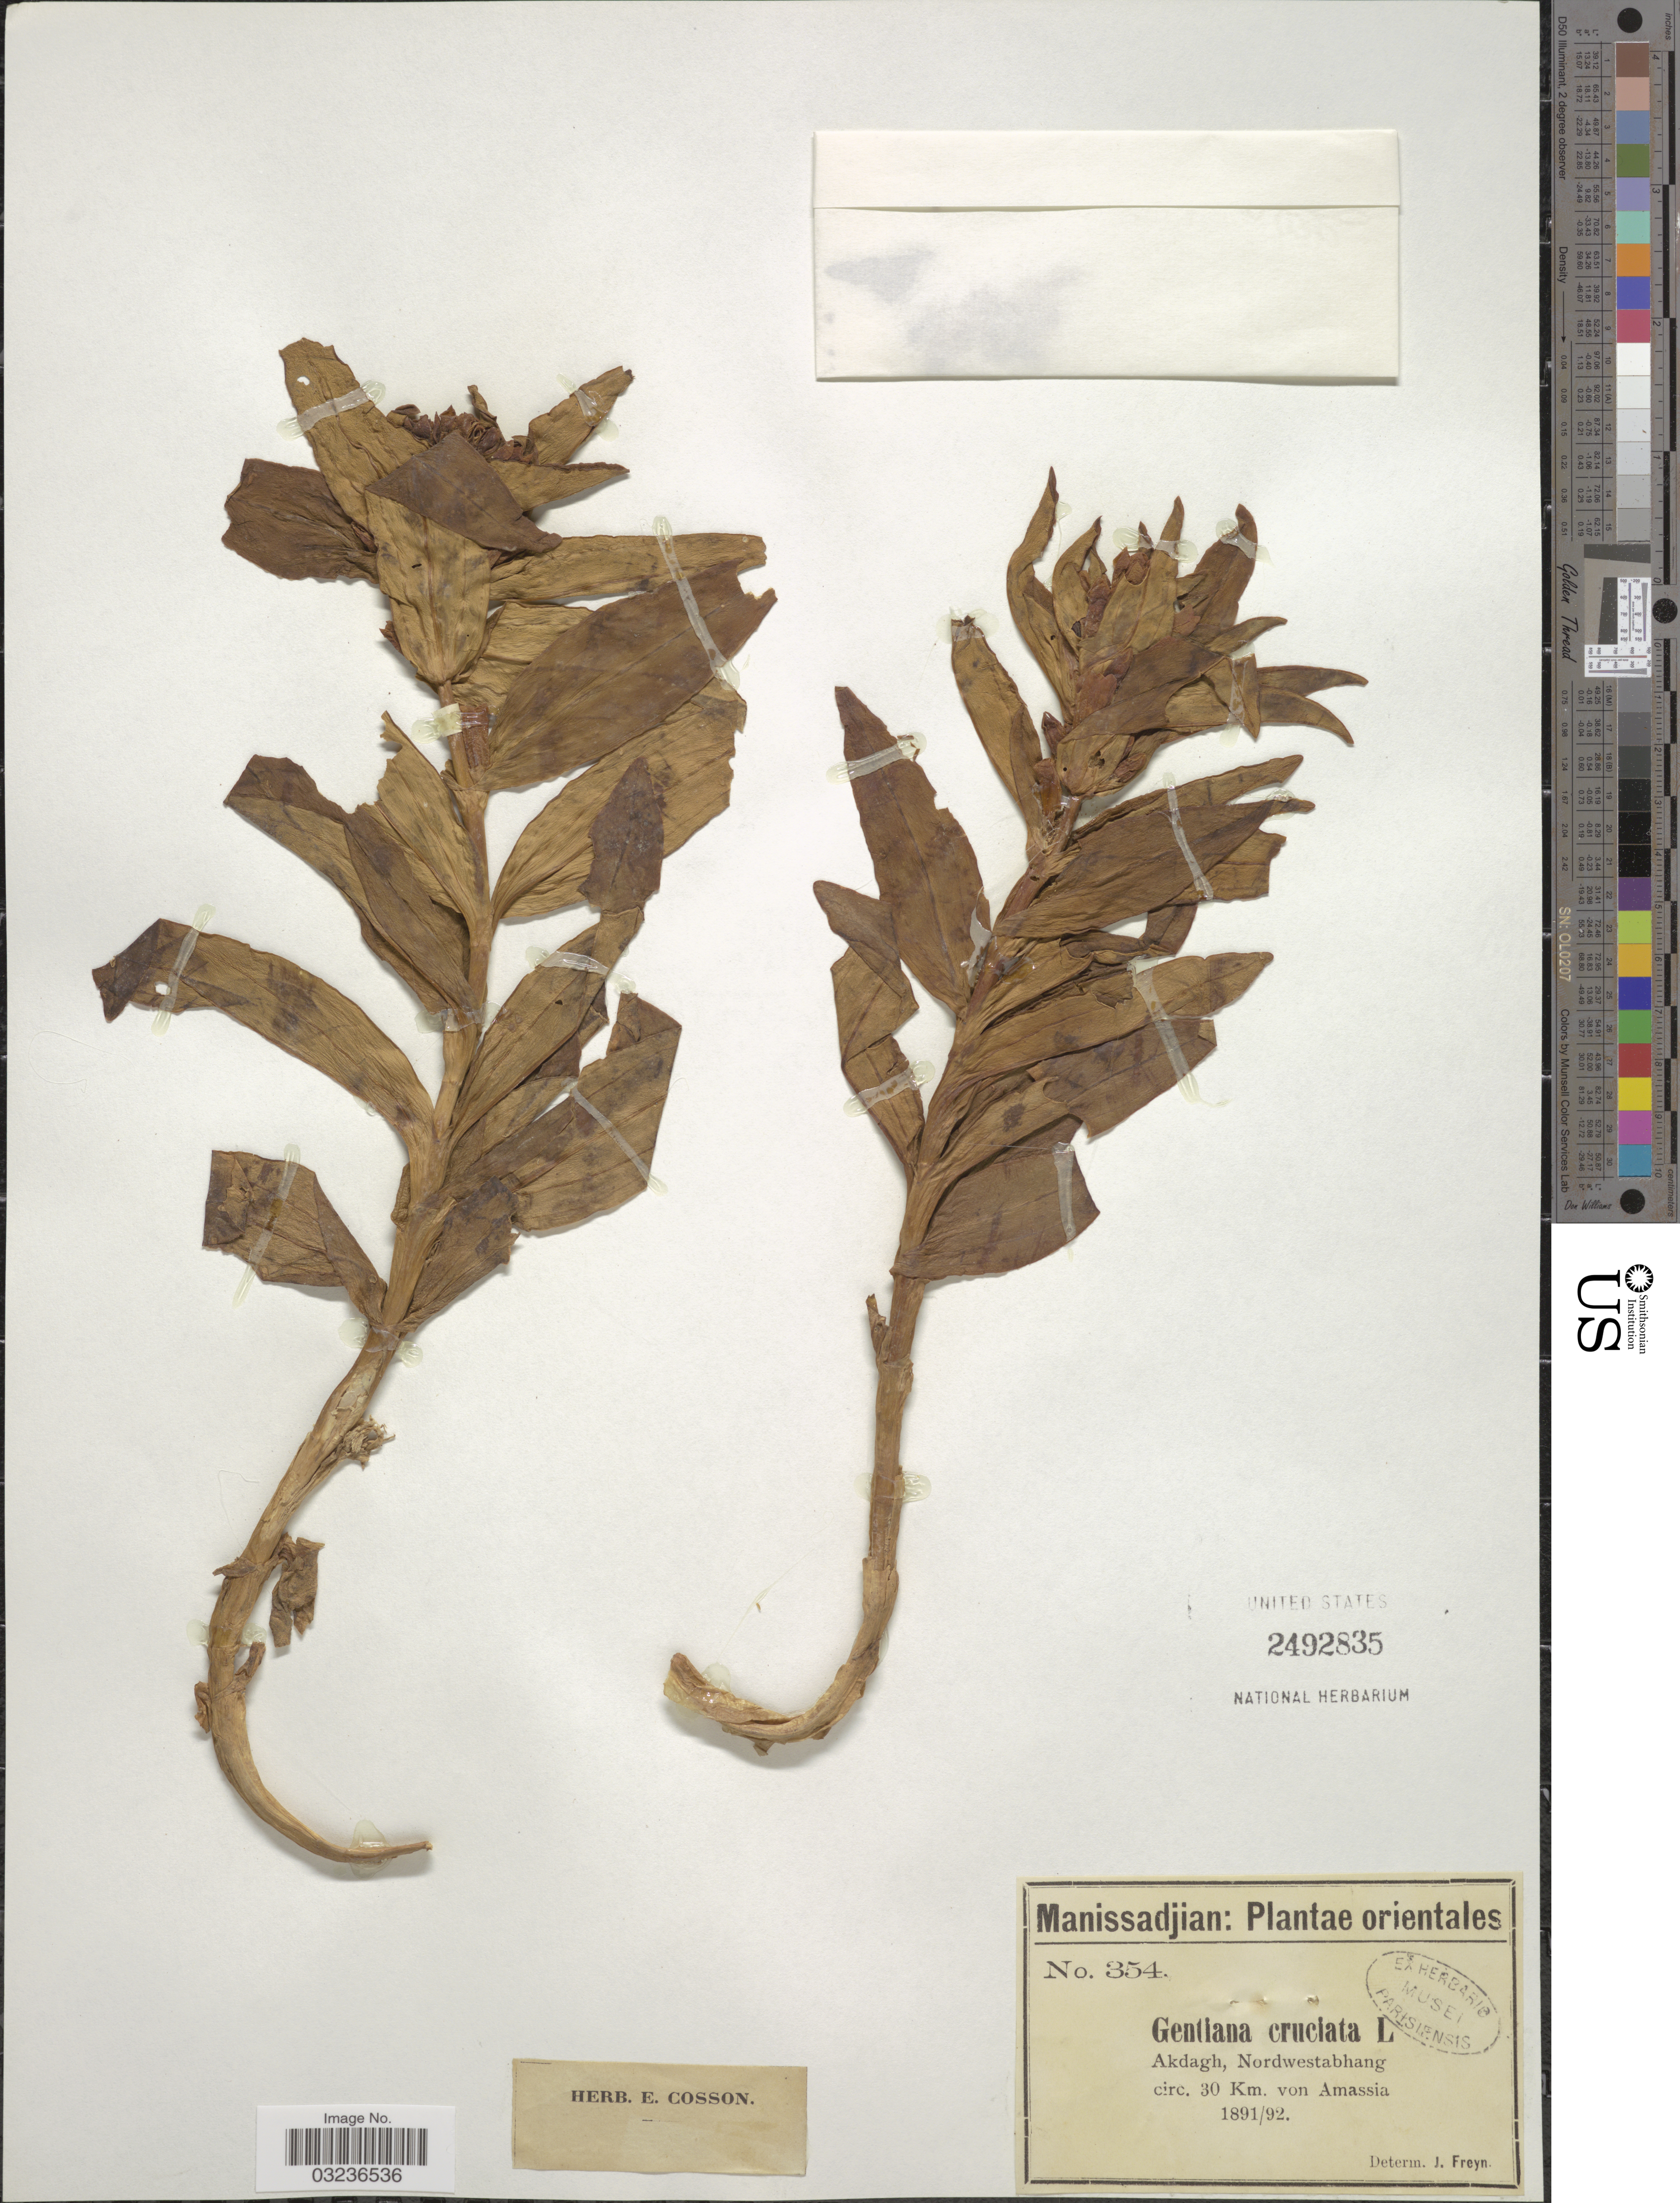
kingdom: Plantae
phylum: Tracheophyta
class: Magnoliopsida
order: Gentianales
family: Gentianaceae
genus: Gentiana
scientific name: Gentiana cruciata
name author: L.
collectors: -. Manissadjian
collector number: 354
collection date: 1891/1892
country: Turkey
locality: Orientales. Akdagh, Nordwestabhang circ. 30 Km. von Amassia.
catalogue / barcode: US 2492835